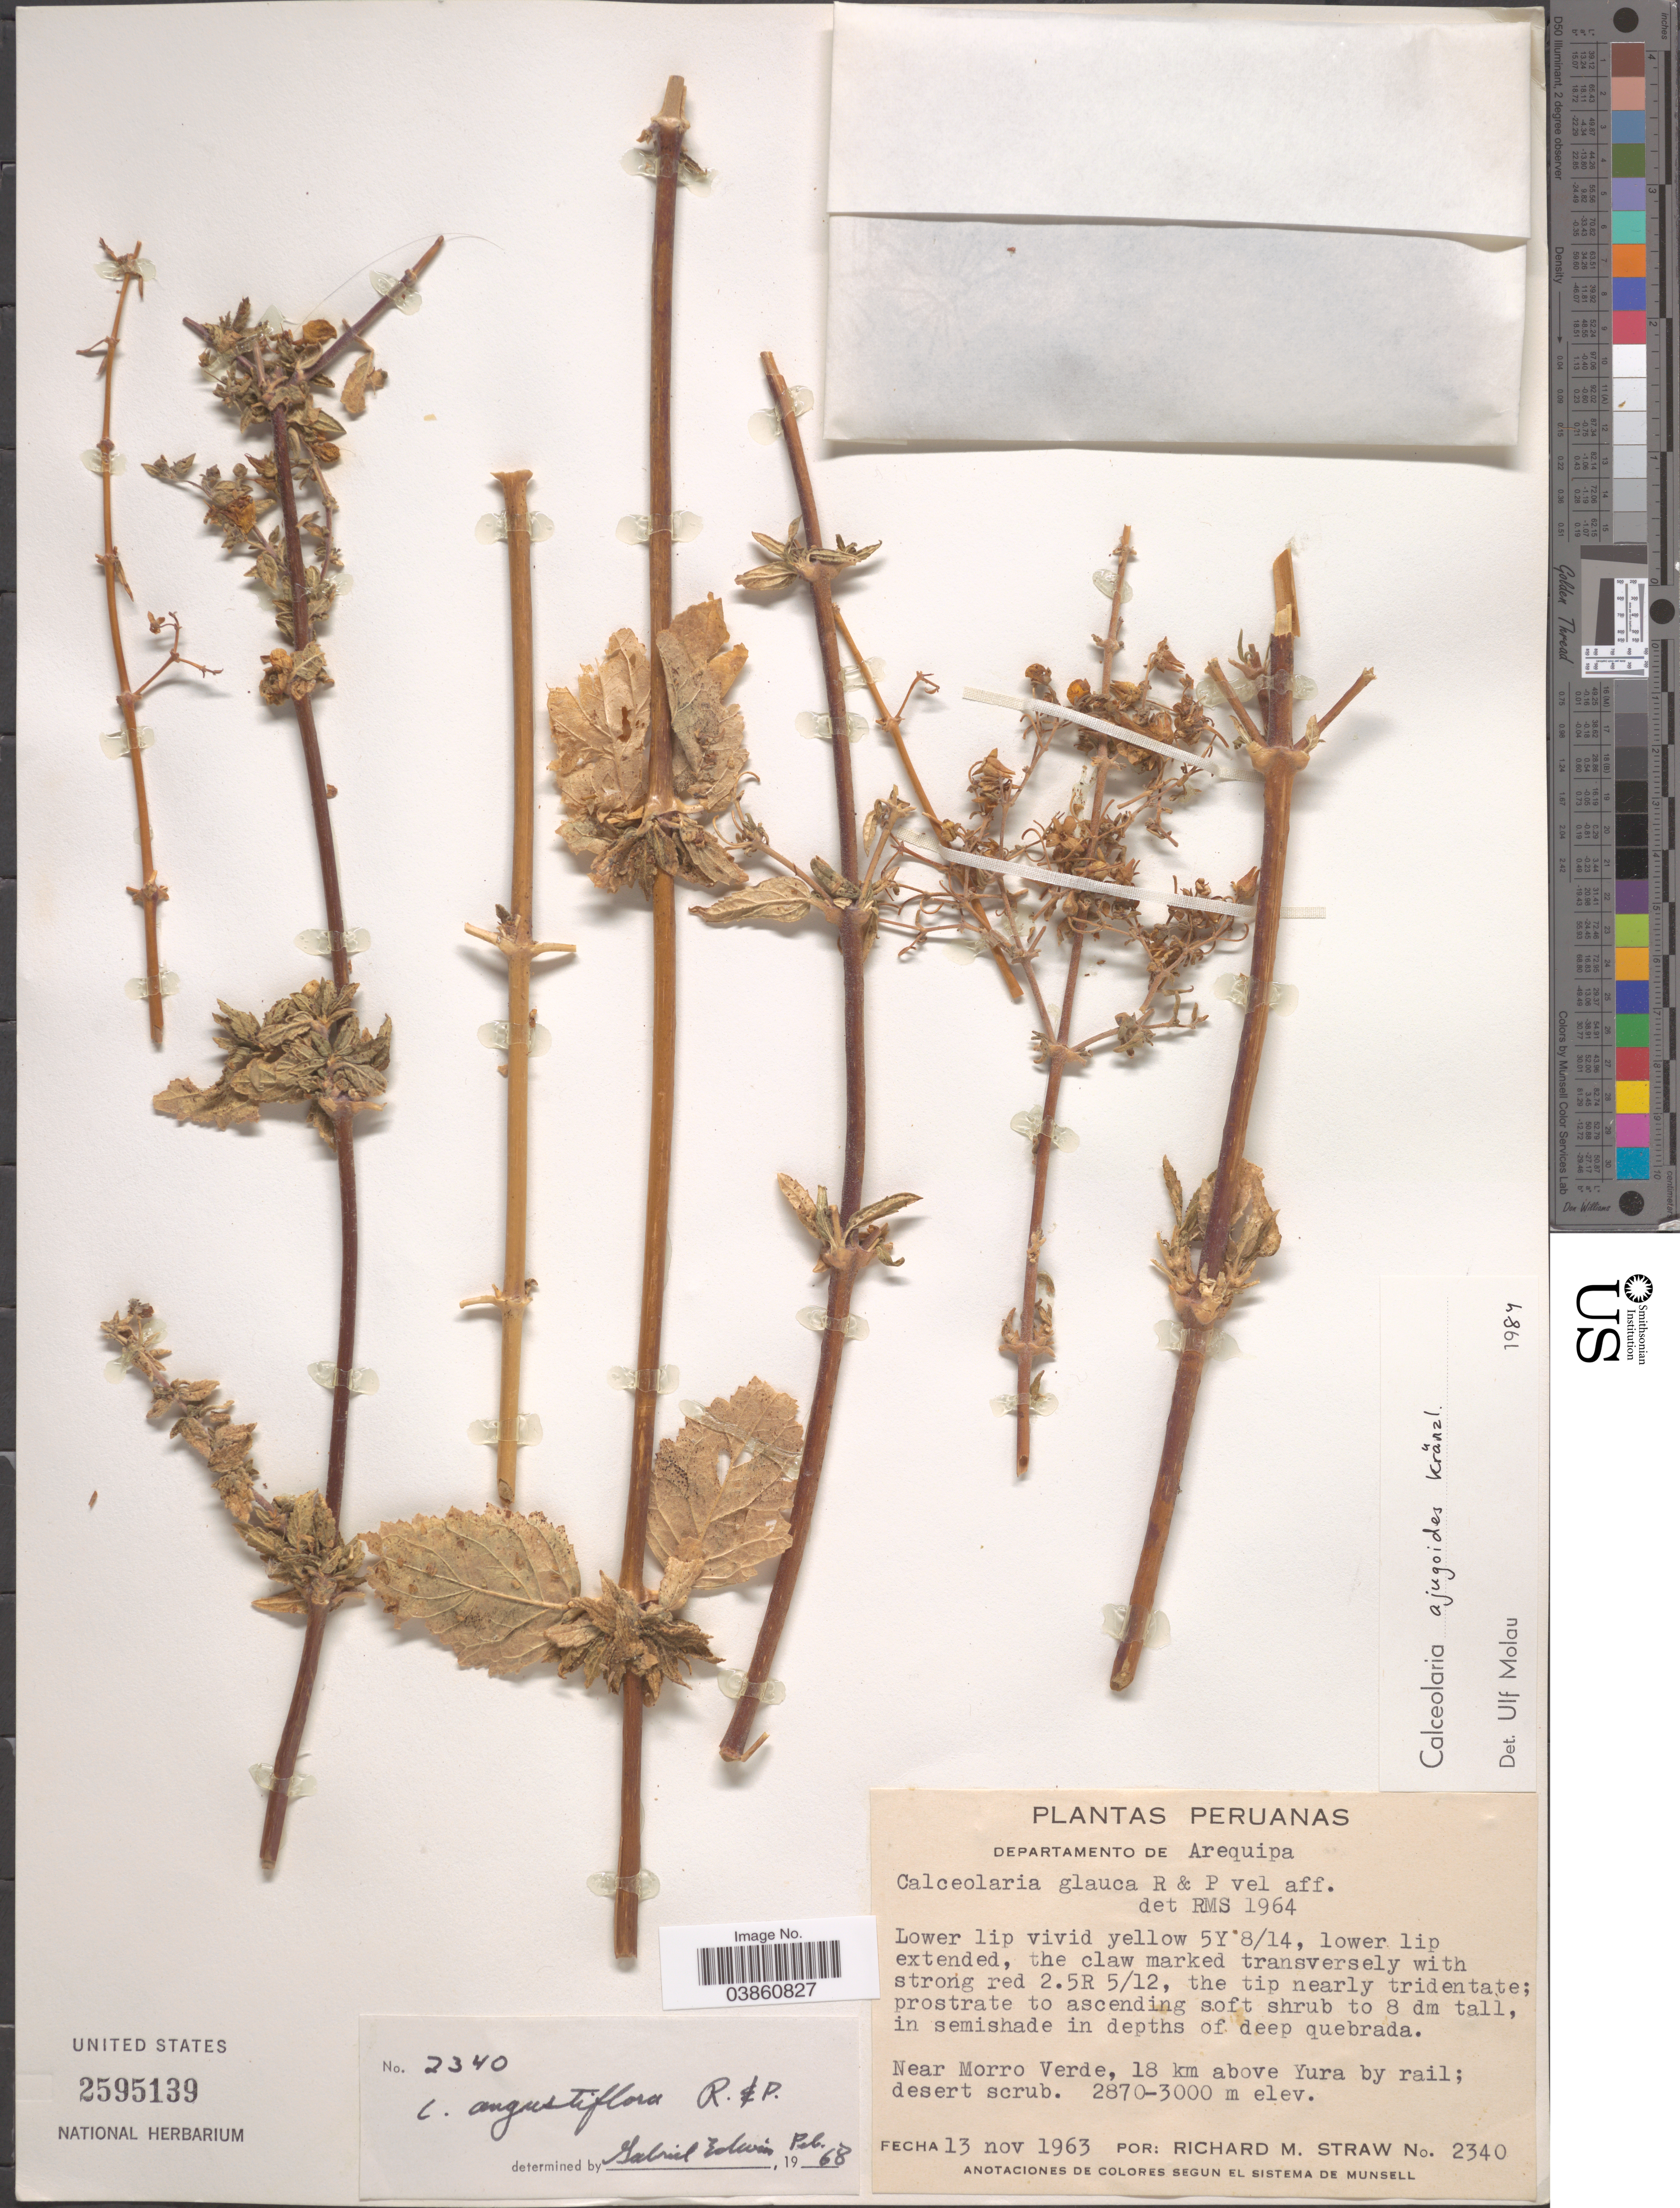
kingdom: Plantae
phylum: Tracheophyta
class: Magnoliopsida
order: Lamiales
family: Calceolariaceae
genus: Calceolaria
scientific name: Calceolaria ajugoides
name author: Kraenzl.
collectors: R. M. Straw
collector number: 2340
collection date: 1963-11-13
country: Peru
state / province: Arequipa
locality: Departamento de Arequipa. Near Morro Verde, 18 km above Yura by rail.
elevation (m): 2870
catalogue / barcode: US 2595139